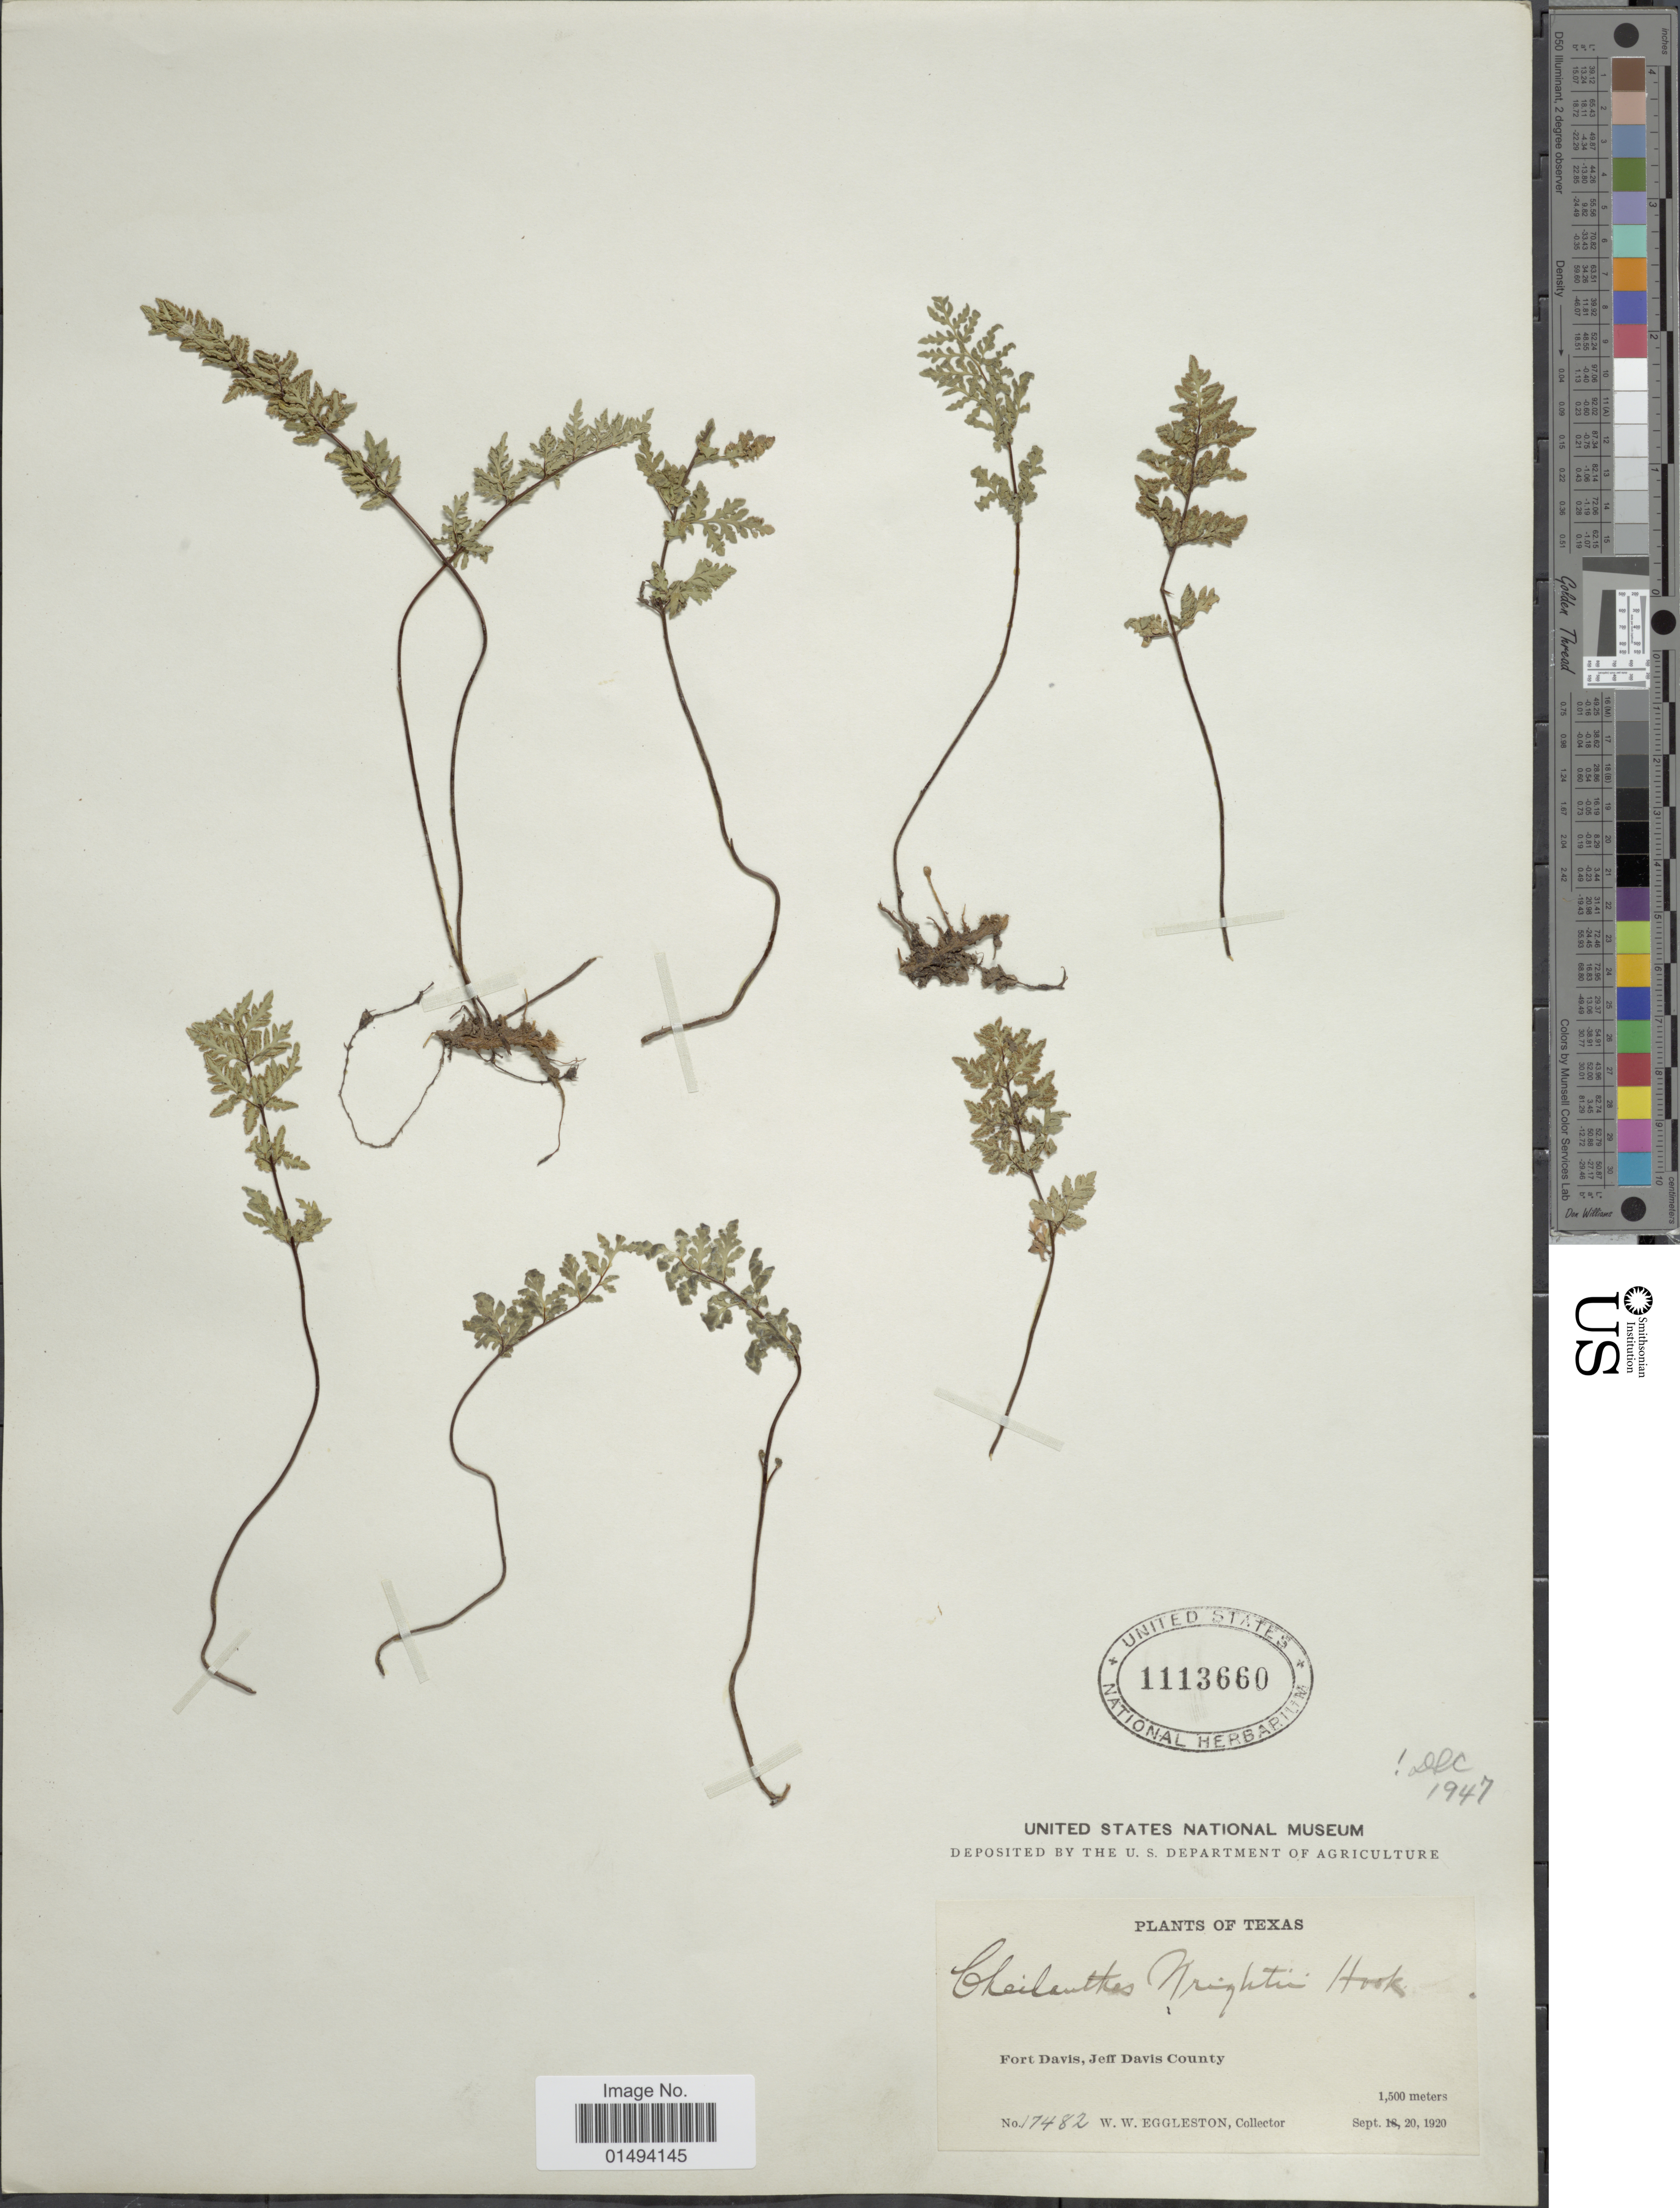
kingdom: Plantae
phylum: Tracheophyta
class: Polypodiopsida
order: Polypodiales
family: Pteridaceae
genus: Myriopteris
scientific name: Myriopteris wrightii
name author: (Hook.) Grusz & Windham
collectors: W. W. Eggleston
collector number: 17482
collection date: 1920-09-18/1920-09-20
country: United States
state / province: Texas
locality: Texas, Fort Davis, Jeff Davis County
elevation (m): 1500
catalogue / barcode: US 1113660